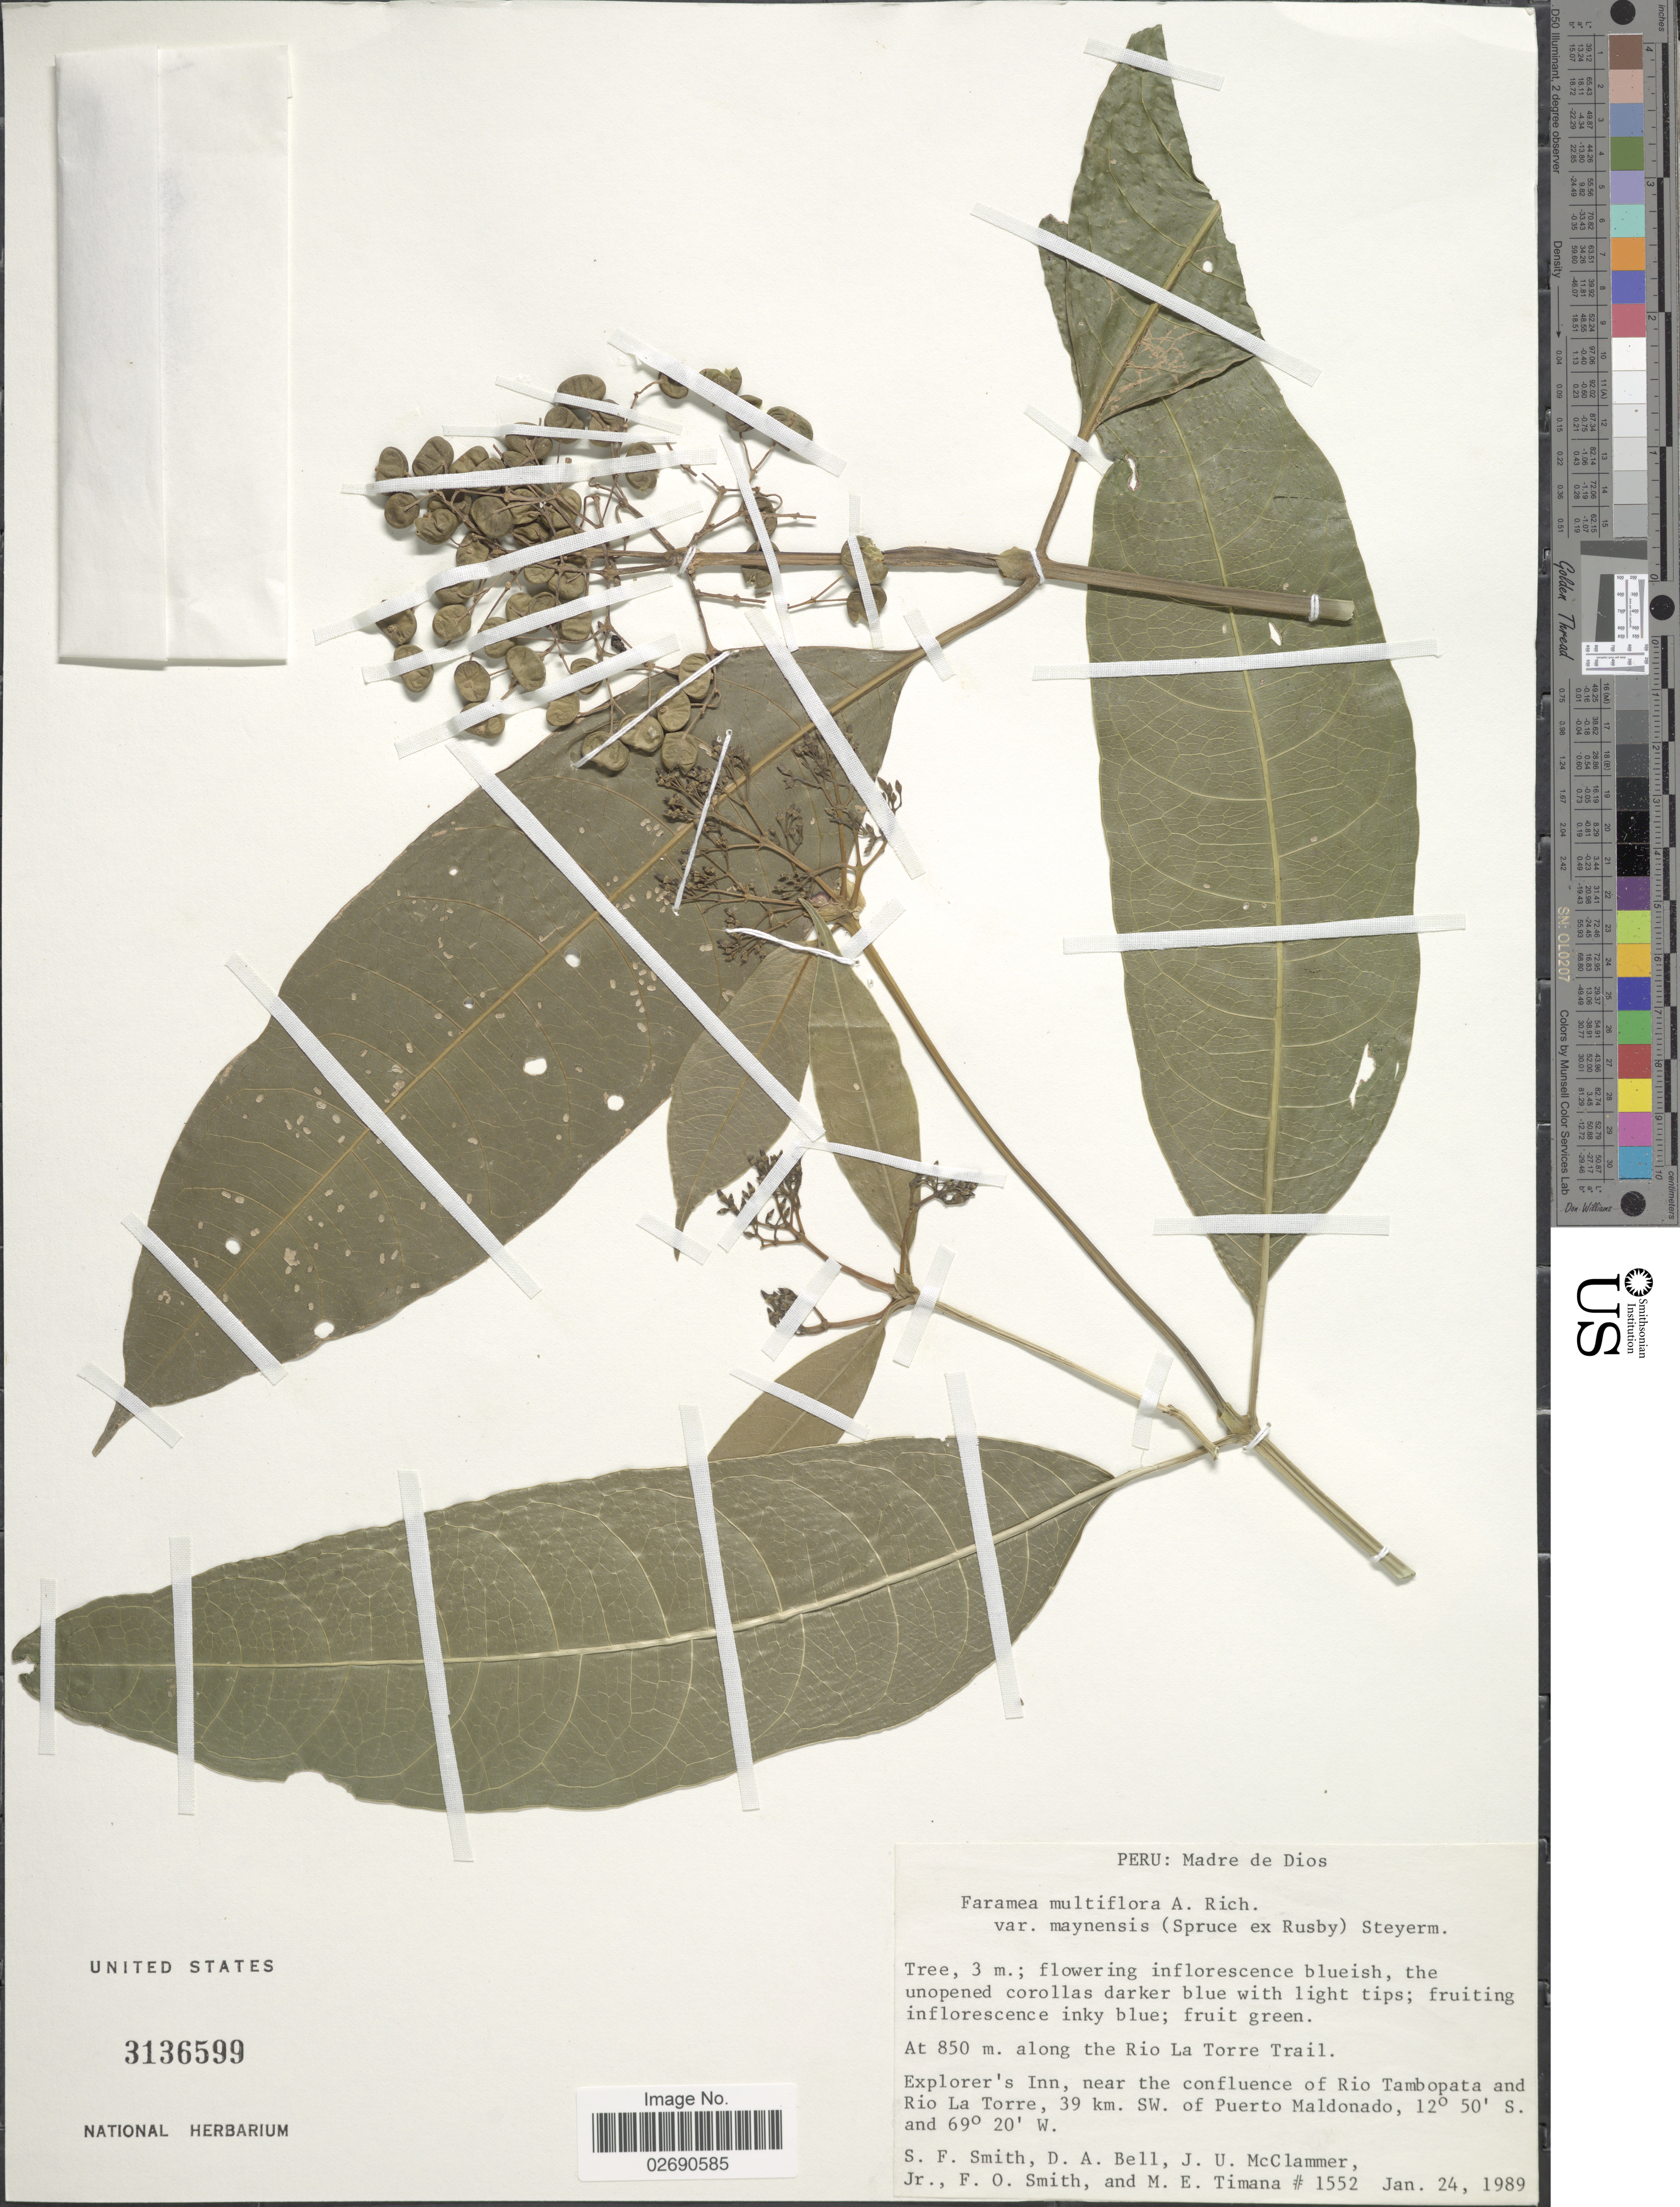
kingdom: Plantae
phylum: Tracheophyta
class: Magnoliopsida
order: Gentianales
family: Rubiaceae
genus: Faramea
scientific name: Faramea multiflora var. maynensis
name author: (Spruce ex Rusby) Steyerm.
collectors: S.F. Smith, D. A. Bell, J. McClammer Jr. & F. Smith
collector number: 1552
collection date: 1989-01-24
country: Peru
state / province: Madre de Dios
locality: At 850 m. along the Rio La Torre Trail, Explorer's Inn, near the confluence of Rio Tambopata and Rio La Torre, 39 km. SW. of Puerto Maldonado.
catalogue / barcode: US 3136599